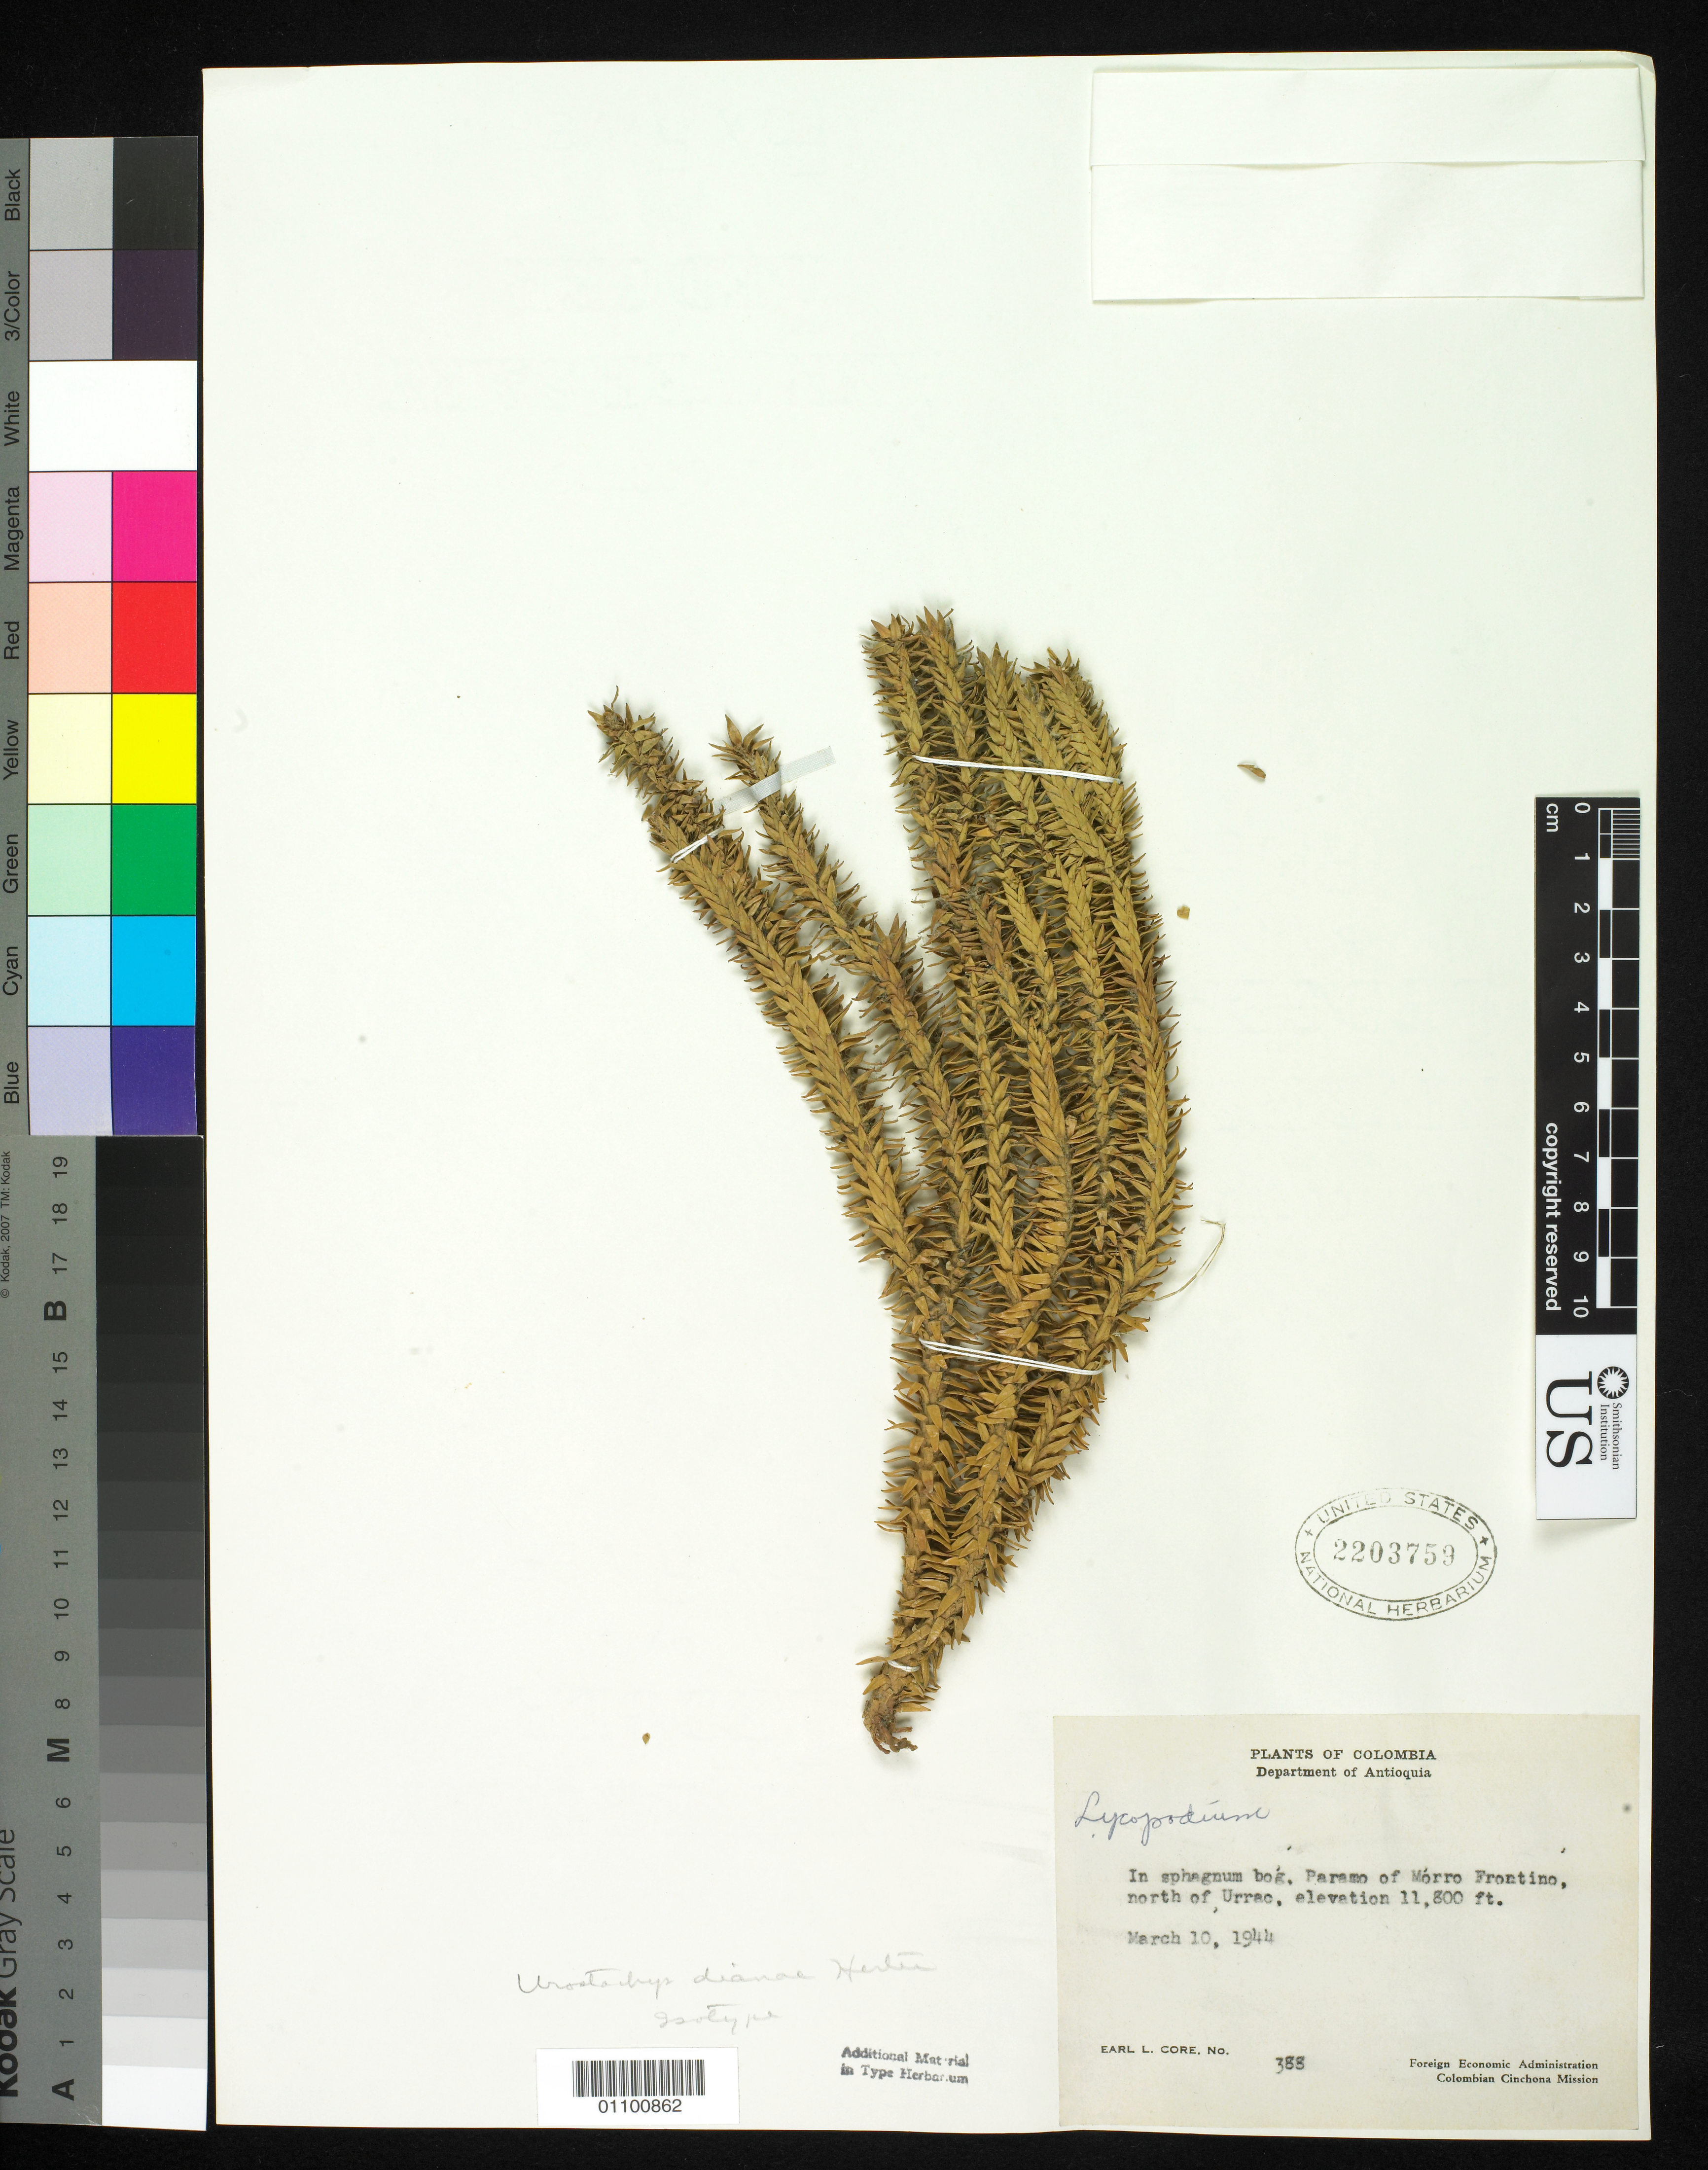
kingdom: Plantae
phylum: Tracheophyta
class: Lycopodiopsida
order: Lycopodiales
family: Lycopodiaceae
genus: Urostachys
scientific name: Urostachys dianae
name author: Herter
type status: Isotype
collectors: E. L. Core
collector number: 388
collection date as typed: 10 Mar 1944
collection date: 1944-03-10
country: Colombia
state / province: Antioquia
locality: Paramo de Morro Frontino, N of Urrao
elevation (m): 3597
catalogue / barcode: US 2203759